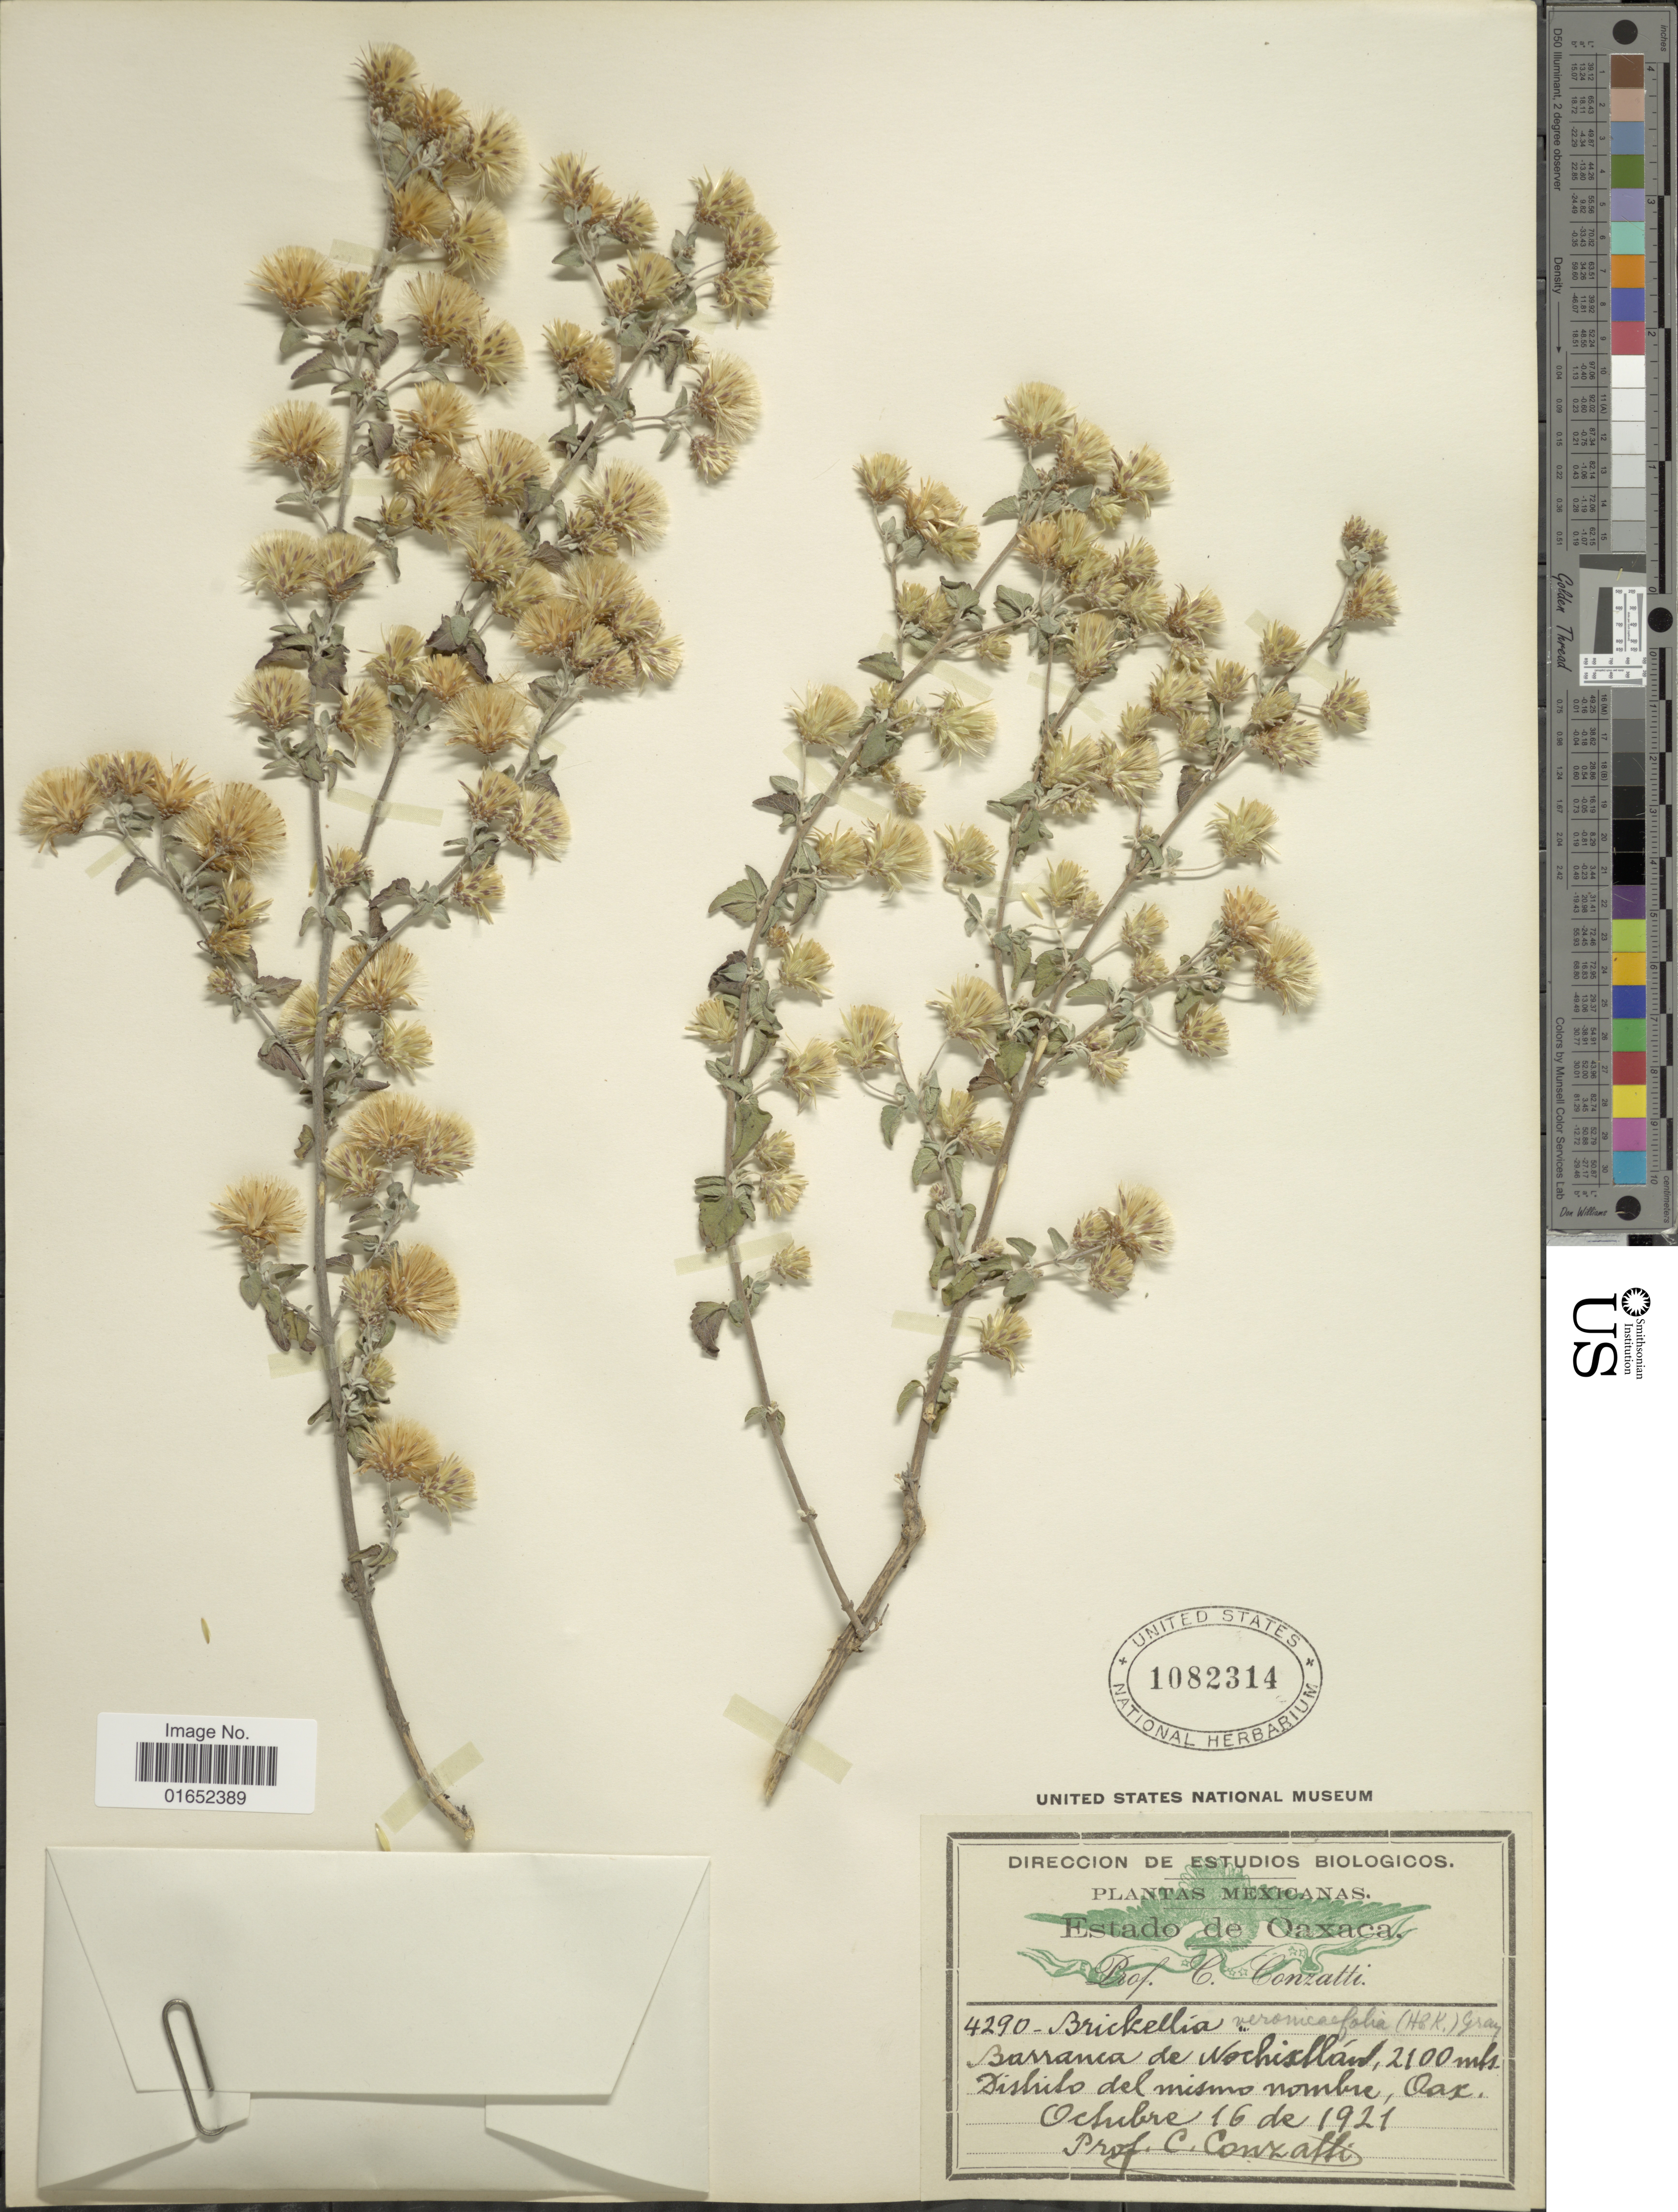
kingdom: Plantae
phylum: Tracheophyta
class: Magnoliopsida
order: Asterales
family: Asteraceae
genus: Brickellia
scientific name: Brickellia veronicaefolia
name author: (Kunth) A. Gray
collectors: C. Conzatti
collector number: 4290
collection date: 1921-10-16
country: Mexico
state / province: Oaxaca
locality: Barranca de Nochixland, Distrito del mismo nombre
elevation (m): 2100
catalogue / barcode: US 1082314